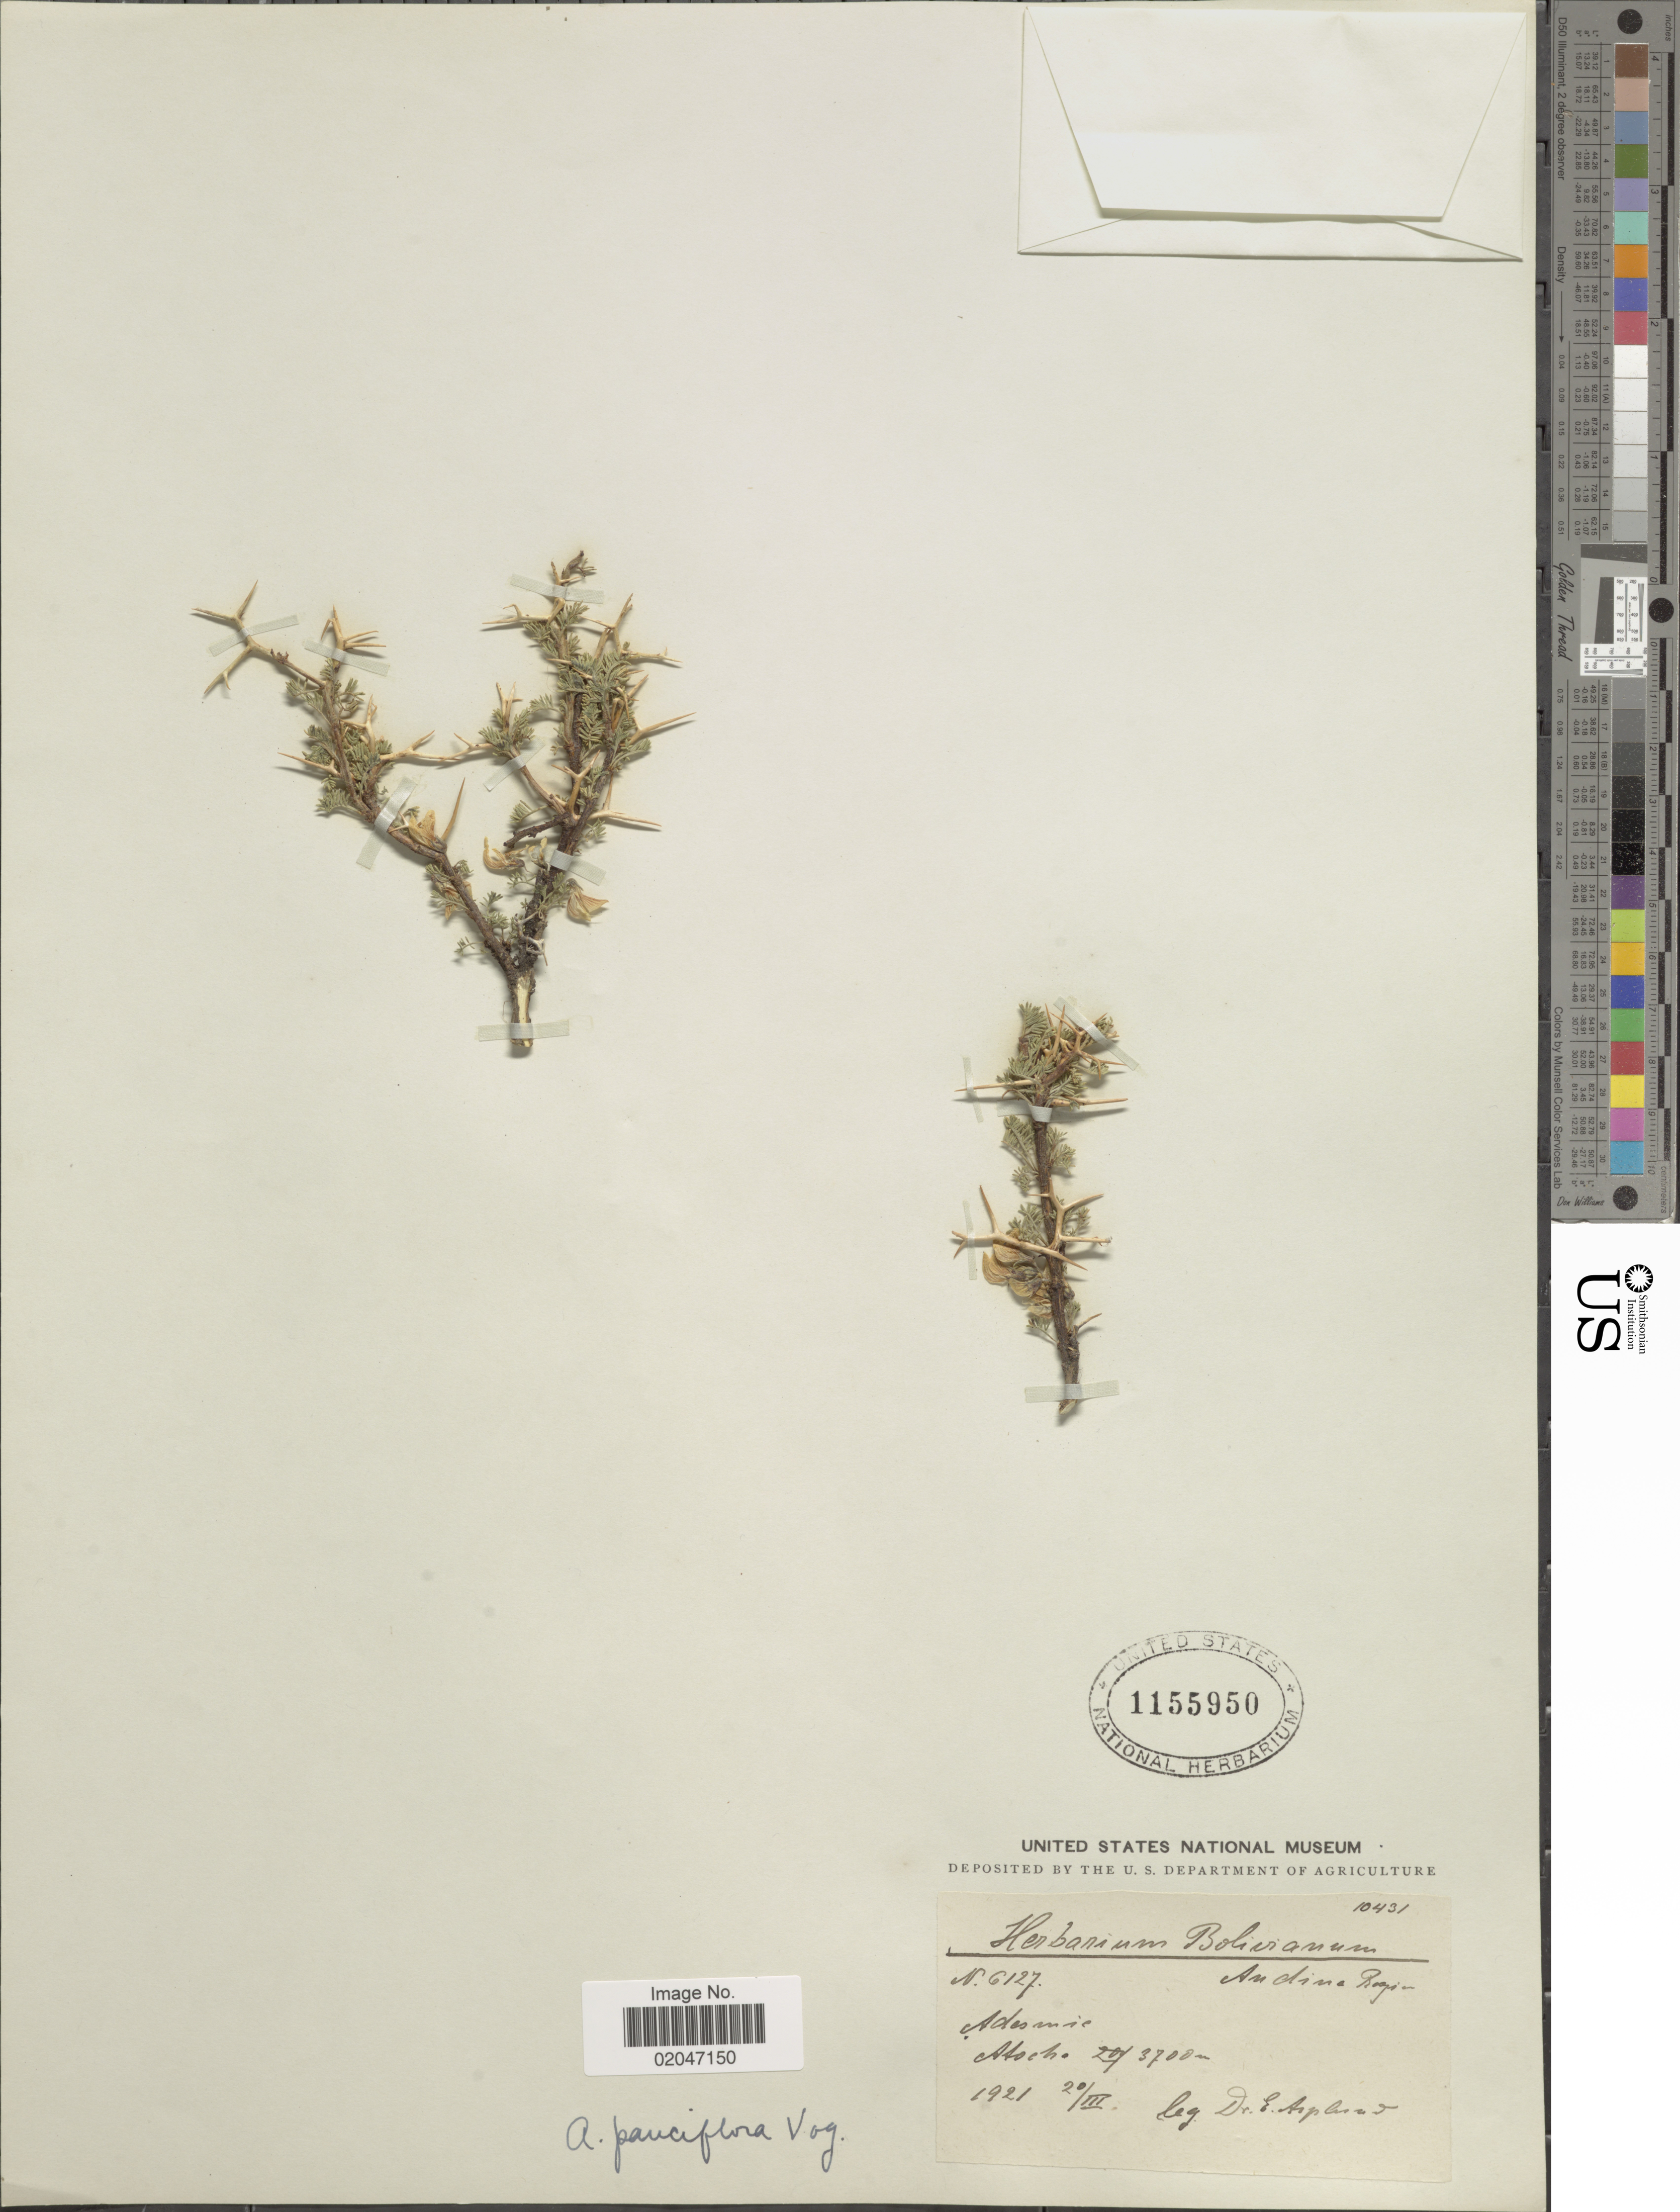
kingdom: Plantae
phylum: Tracheophyta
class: Magnoliopsida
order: Fabales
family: Fabaceae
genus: Adesmia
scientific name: Adesmia pauciflora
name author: Vogel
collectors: E. Asplund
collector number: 6127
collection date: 1921-03-20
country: Bolivia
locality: Andine Region, Atoch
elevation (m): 3700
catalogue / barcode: US 1155950